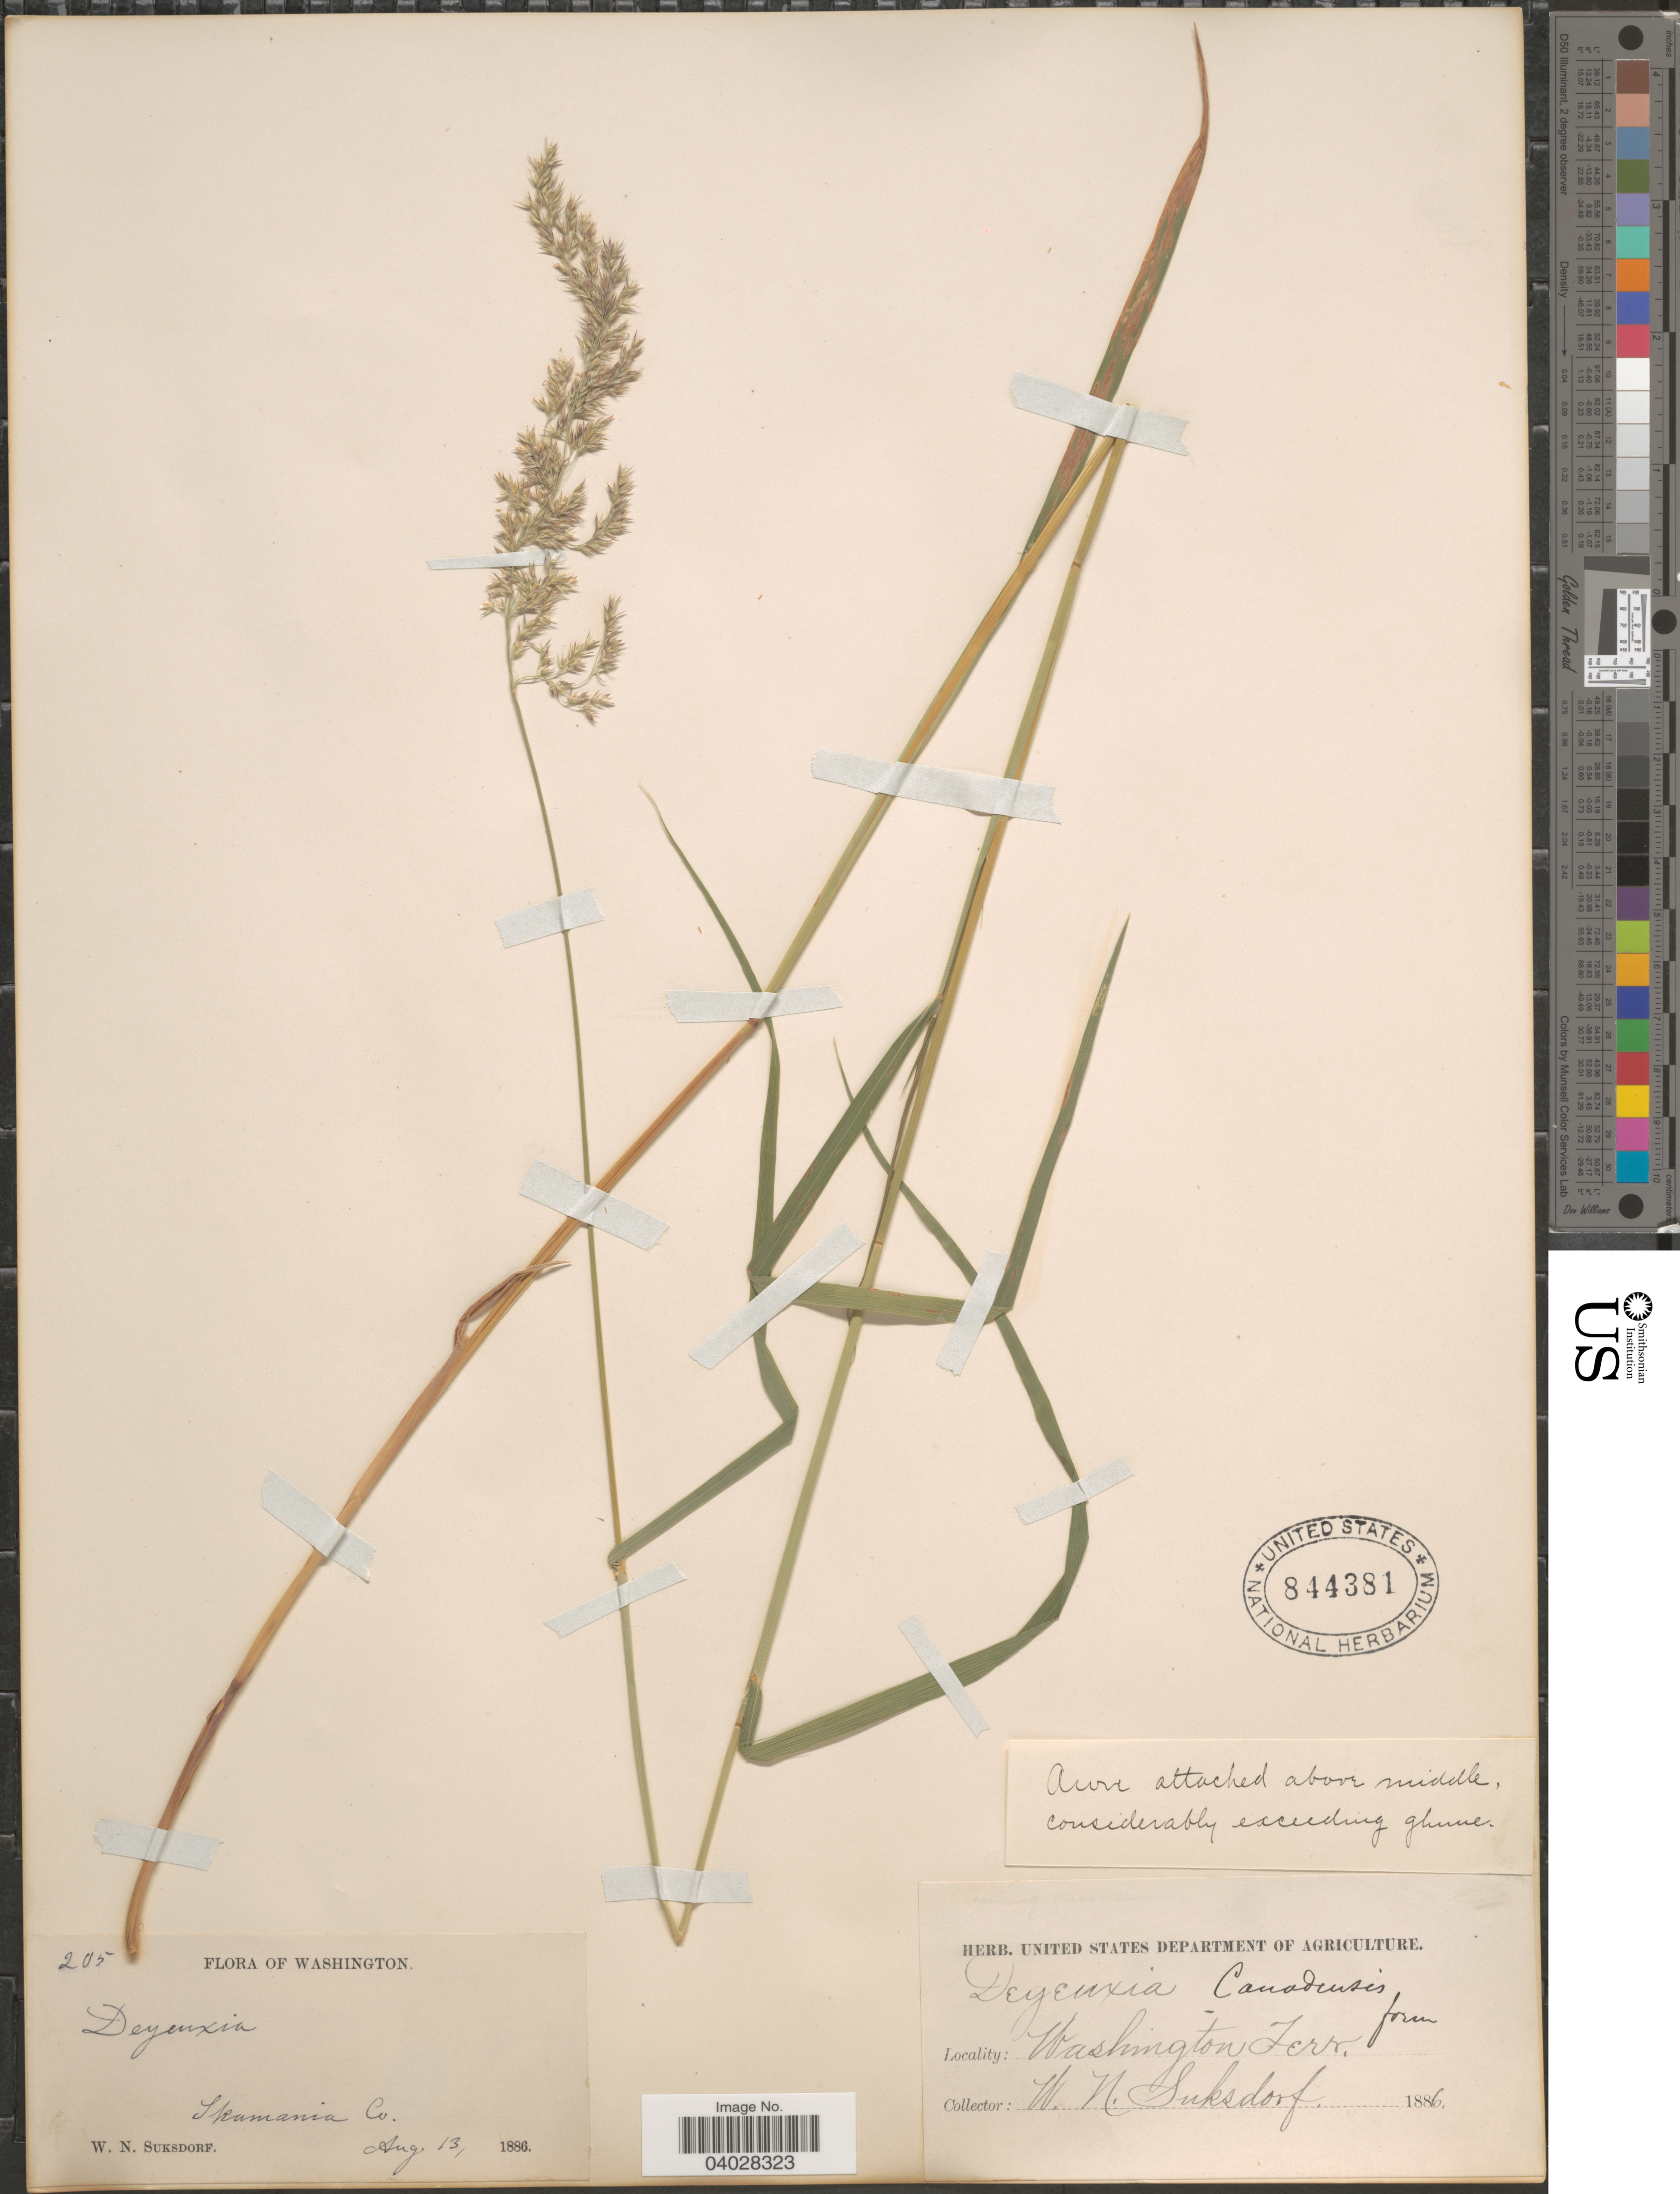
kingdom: Plantae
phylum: Tracheophyta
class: Liliopsida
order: Poales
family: Poaceae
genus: Calamagrostis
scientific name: Calamagrostis canadensis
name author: (Michx.) P. Beauv.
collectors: W. N. Suksdorf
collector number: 205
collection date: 1886-08-13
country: United States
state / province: Washington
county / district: Skamania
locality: Skamania Co. Washington Terr.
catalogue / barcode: US 844381